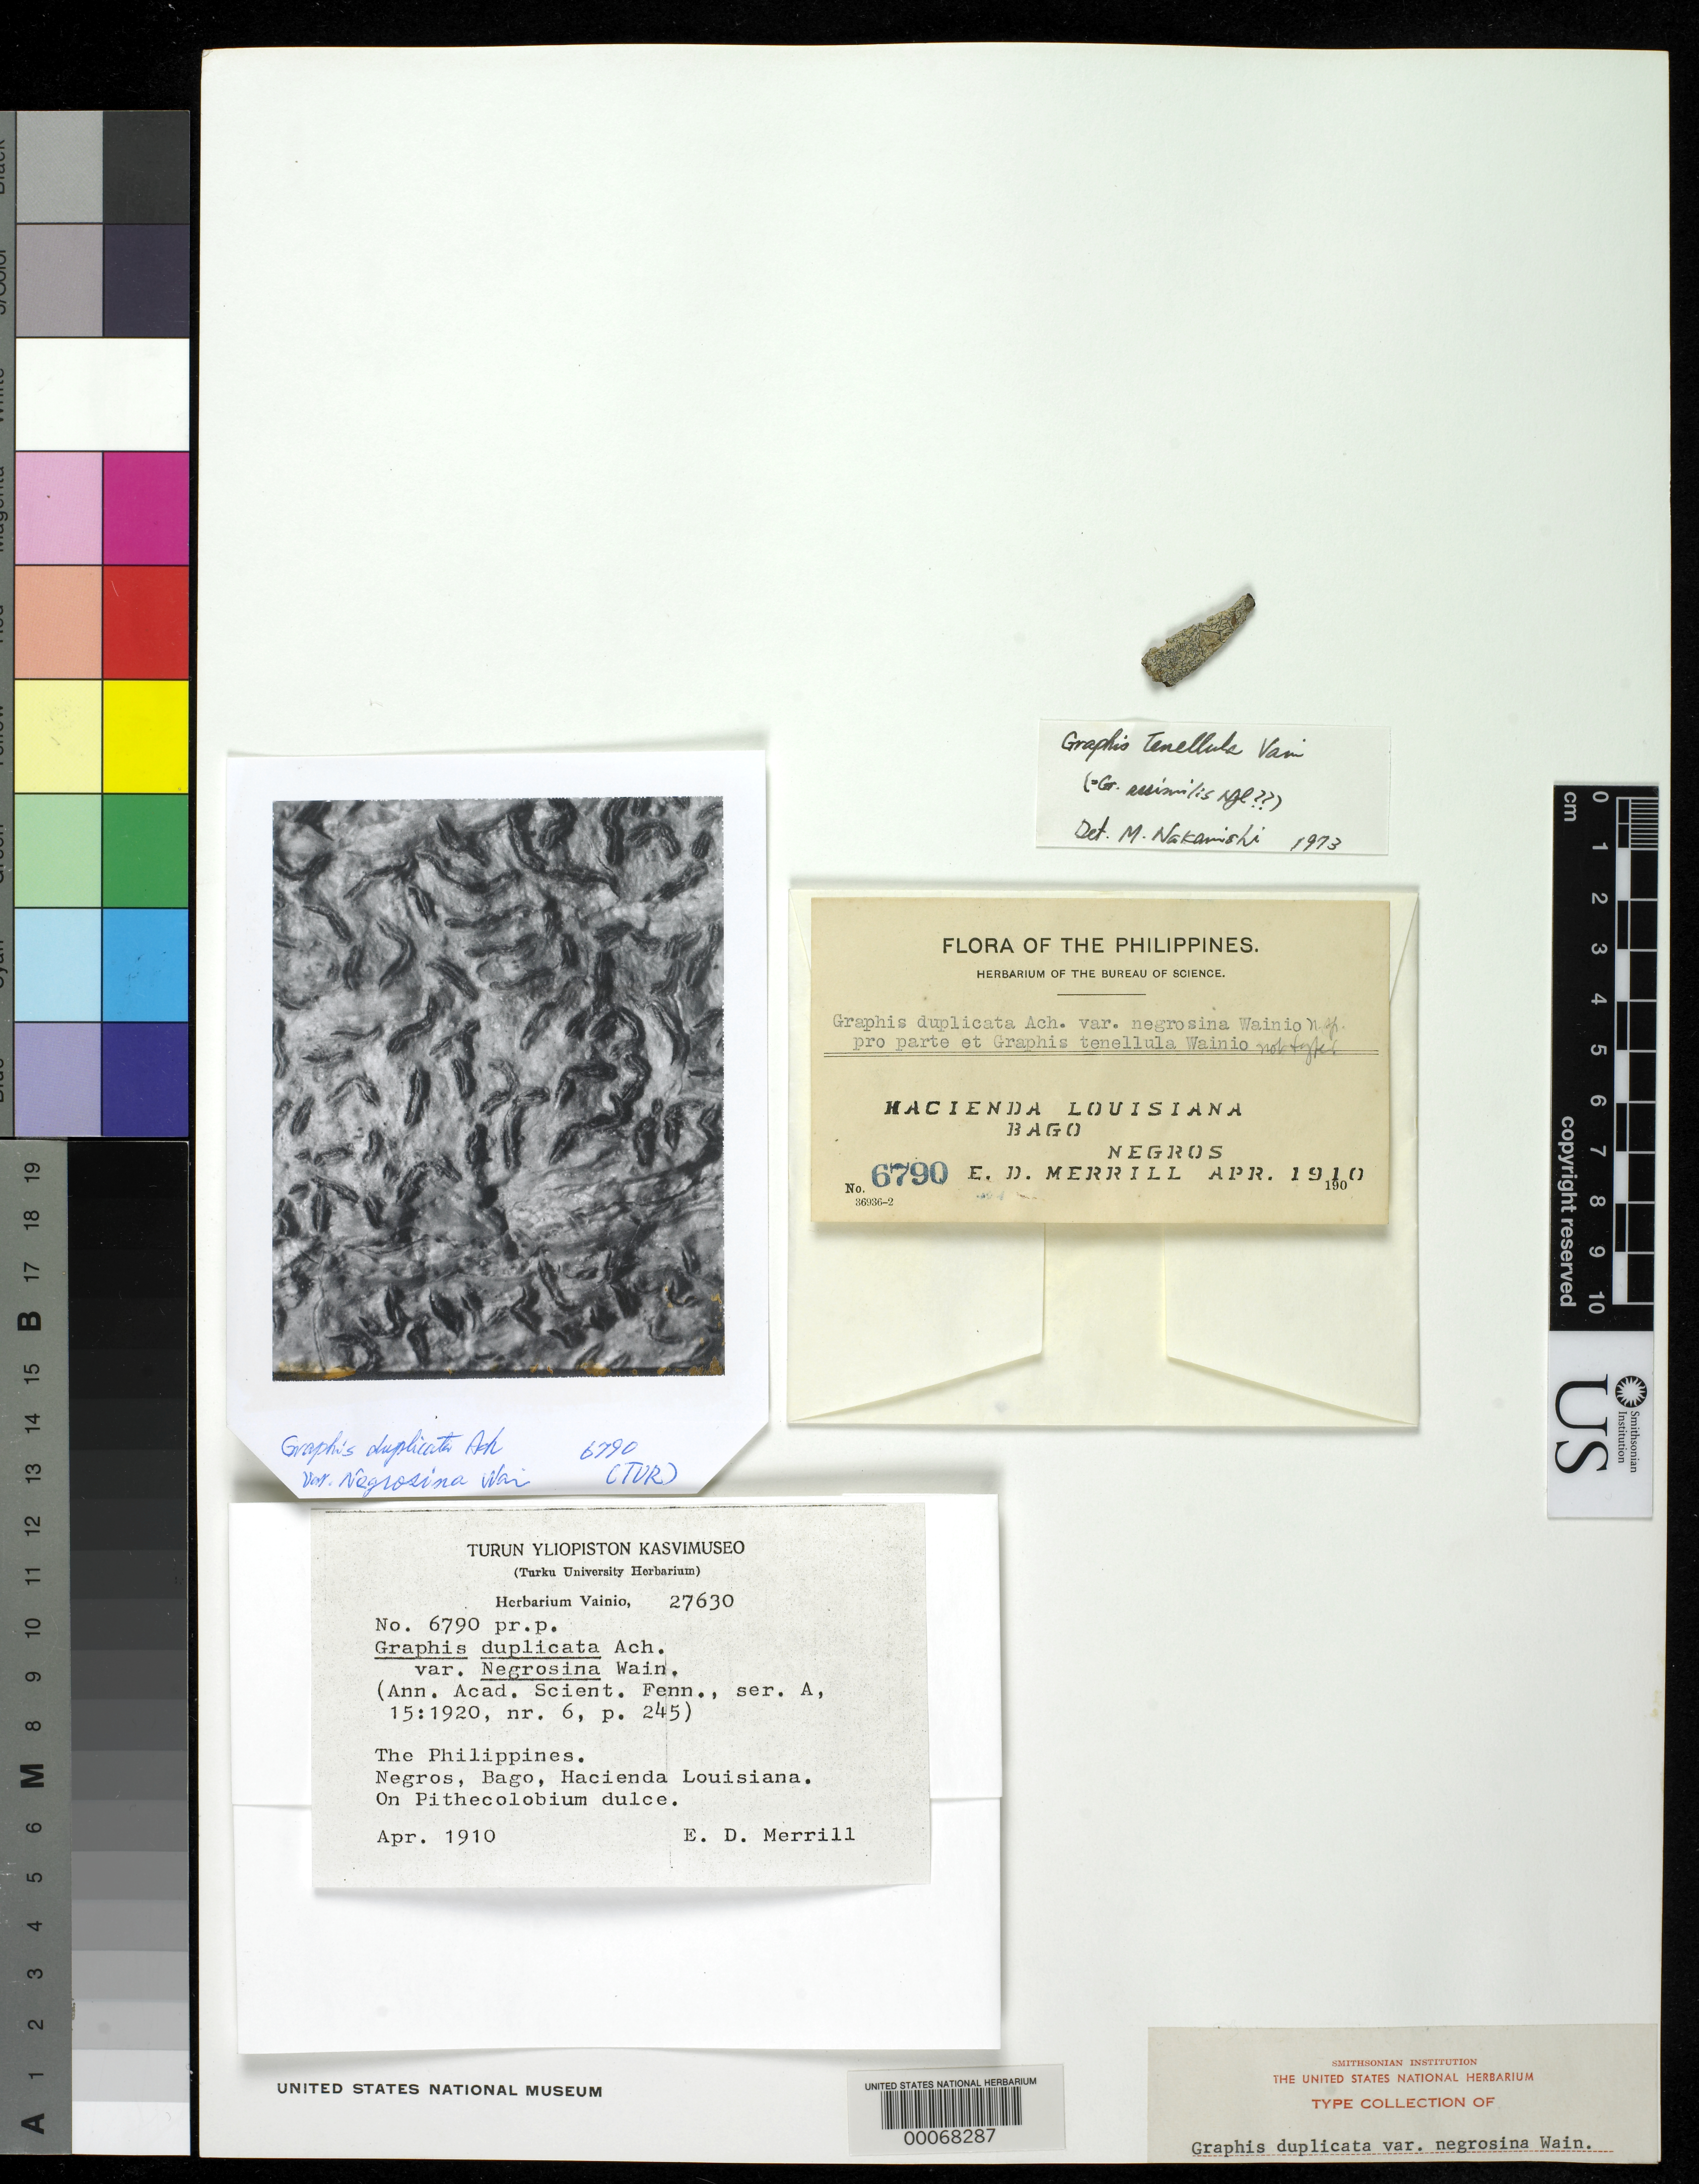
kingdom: Fungi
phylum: Ascomycota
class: Lecanoromycetes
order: Ostropales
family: Graphidaceae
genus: Graphis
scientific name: Graphis duplicata var. negrosina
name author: Vain.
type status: Isotype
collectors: E. D. Merrill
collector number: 6790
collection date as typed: Apr 1910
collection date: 1910-04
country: Philippines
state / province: Western Visayas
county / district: Negros Occidental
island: Negros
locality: Macienda Louisiana Bago.